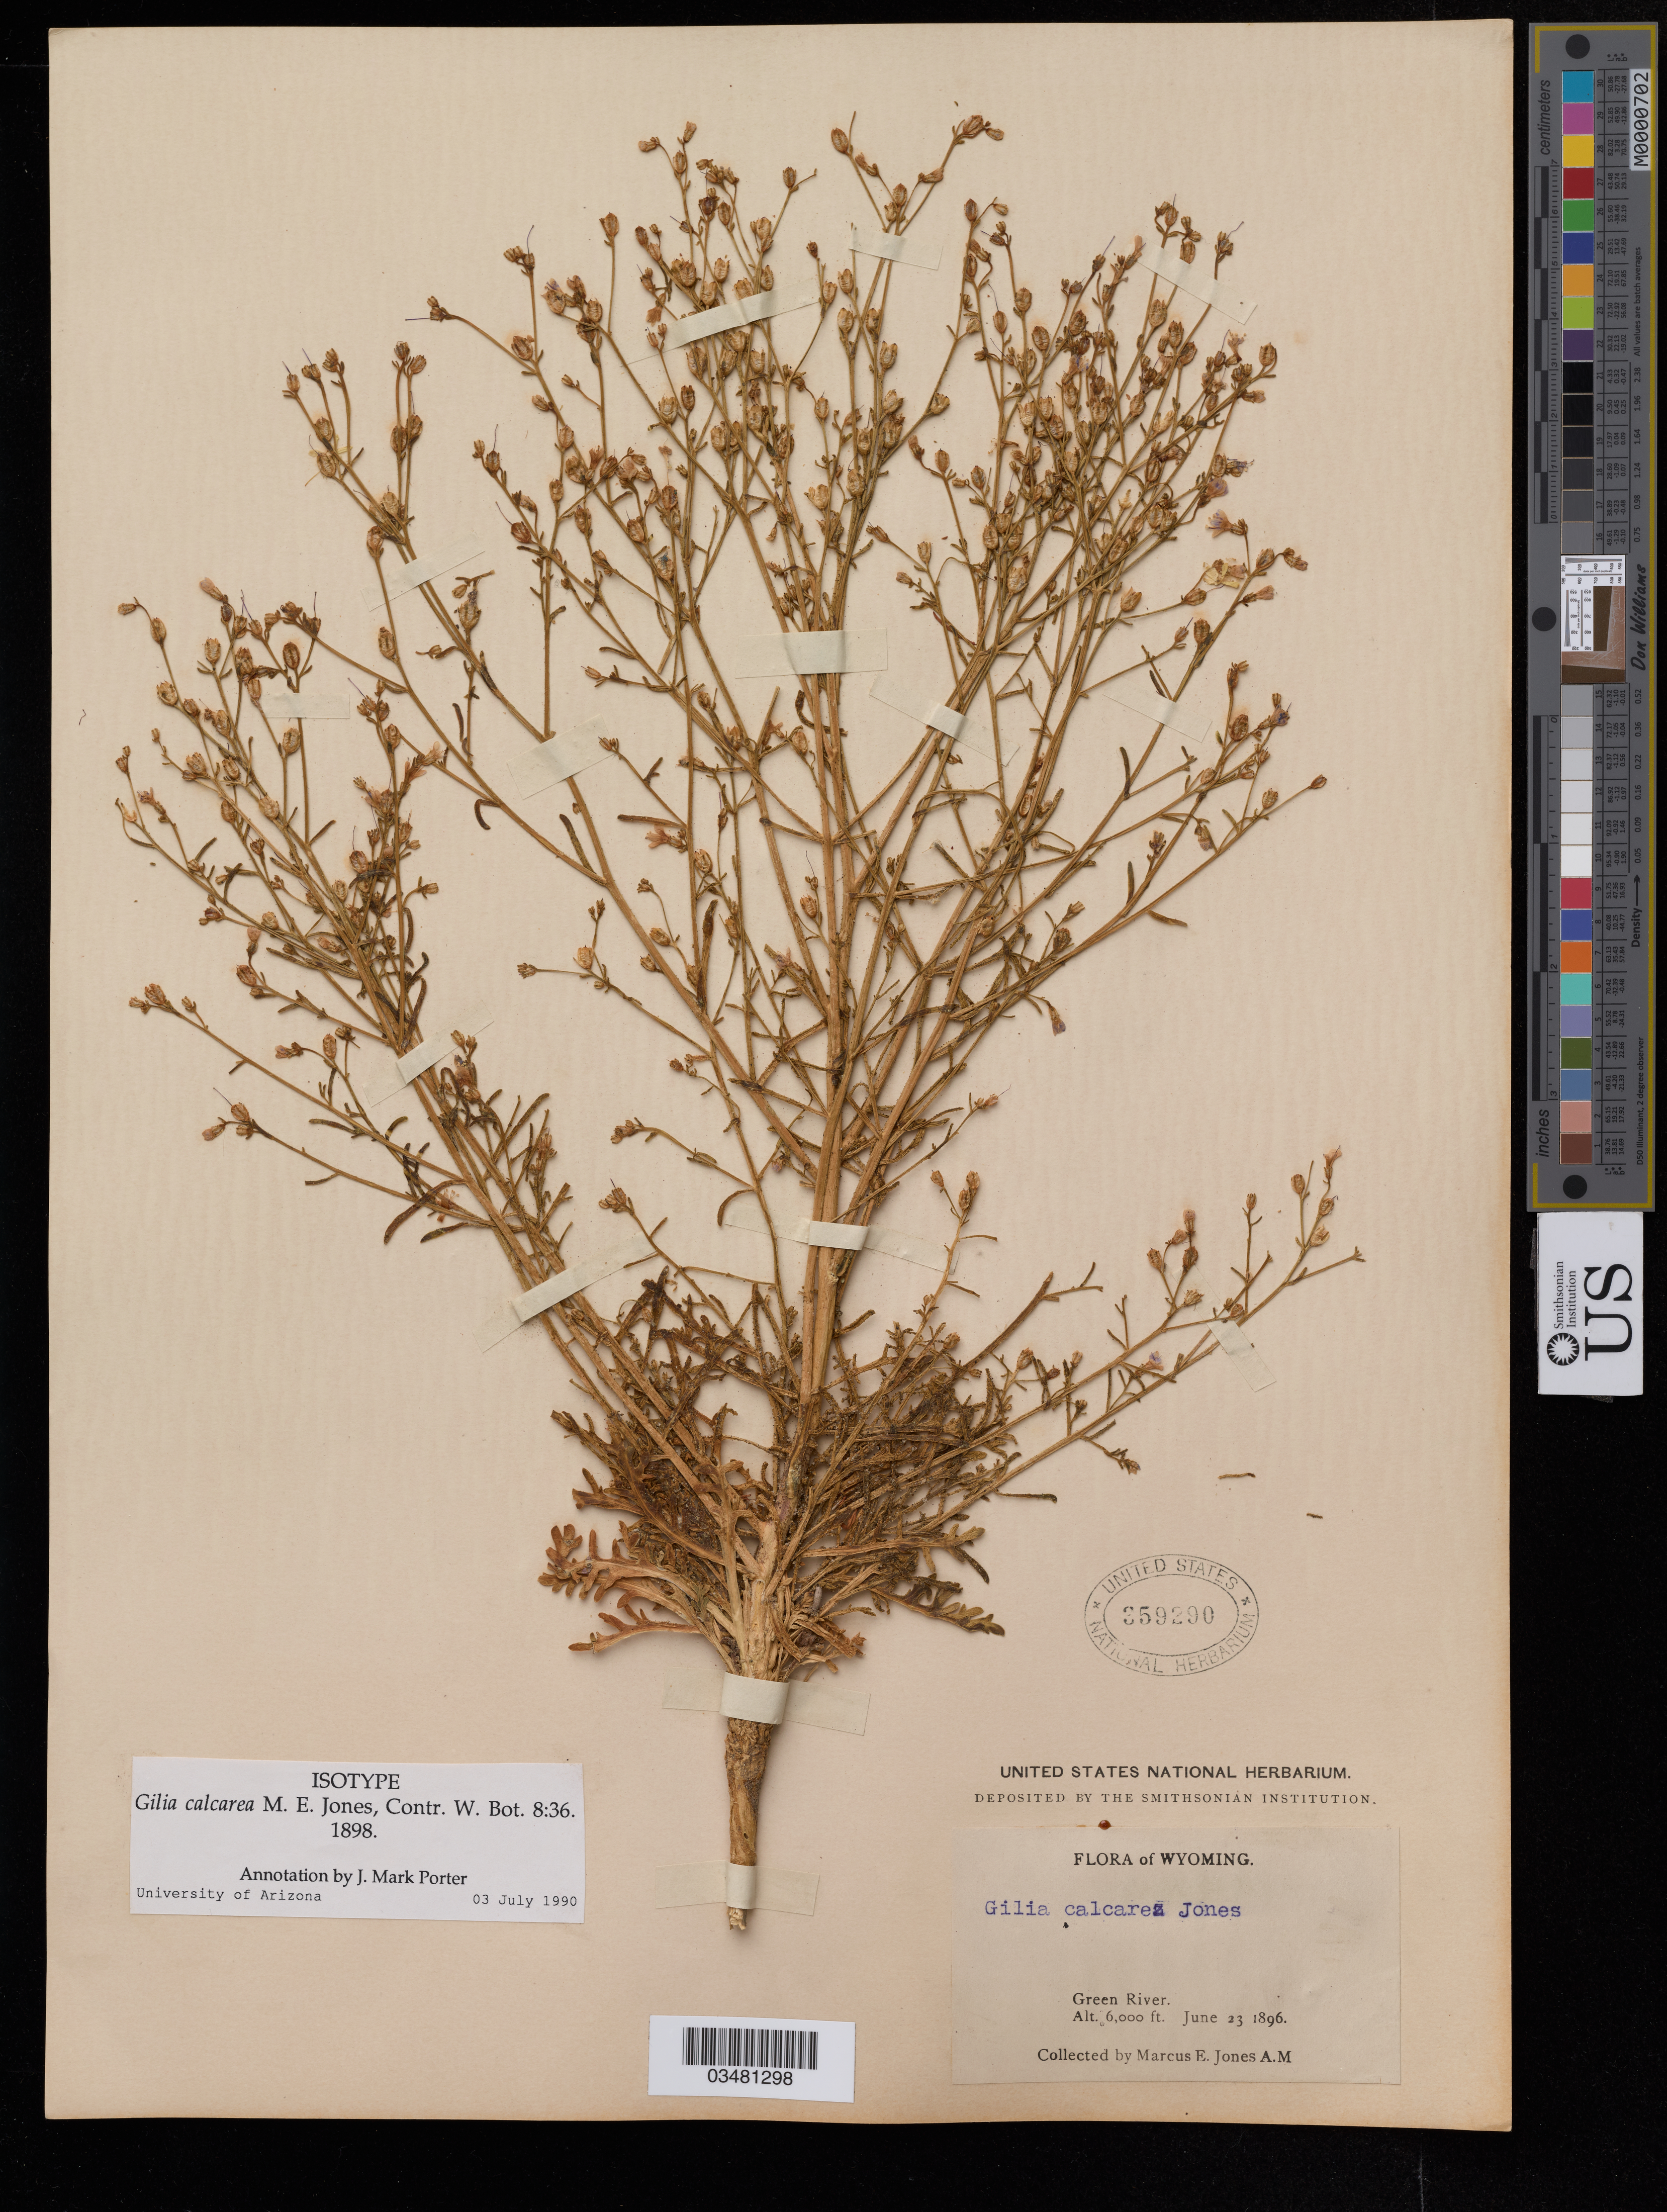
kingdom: Plantae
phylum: Tracheophyta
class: Magnoliopsida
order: Ericales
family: Polemoniaceae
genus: Gilia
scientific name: Gilia calcarea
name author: M.E. Jones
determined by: Porter, J. M.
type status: Isotype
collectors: M. E. Jones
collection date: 1896-06-23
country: United States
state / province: Wyoming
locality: Green River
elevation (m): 1829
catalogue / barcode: US 359290